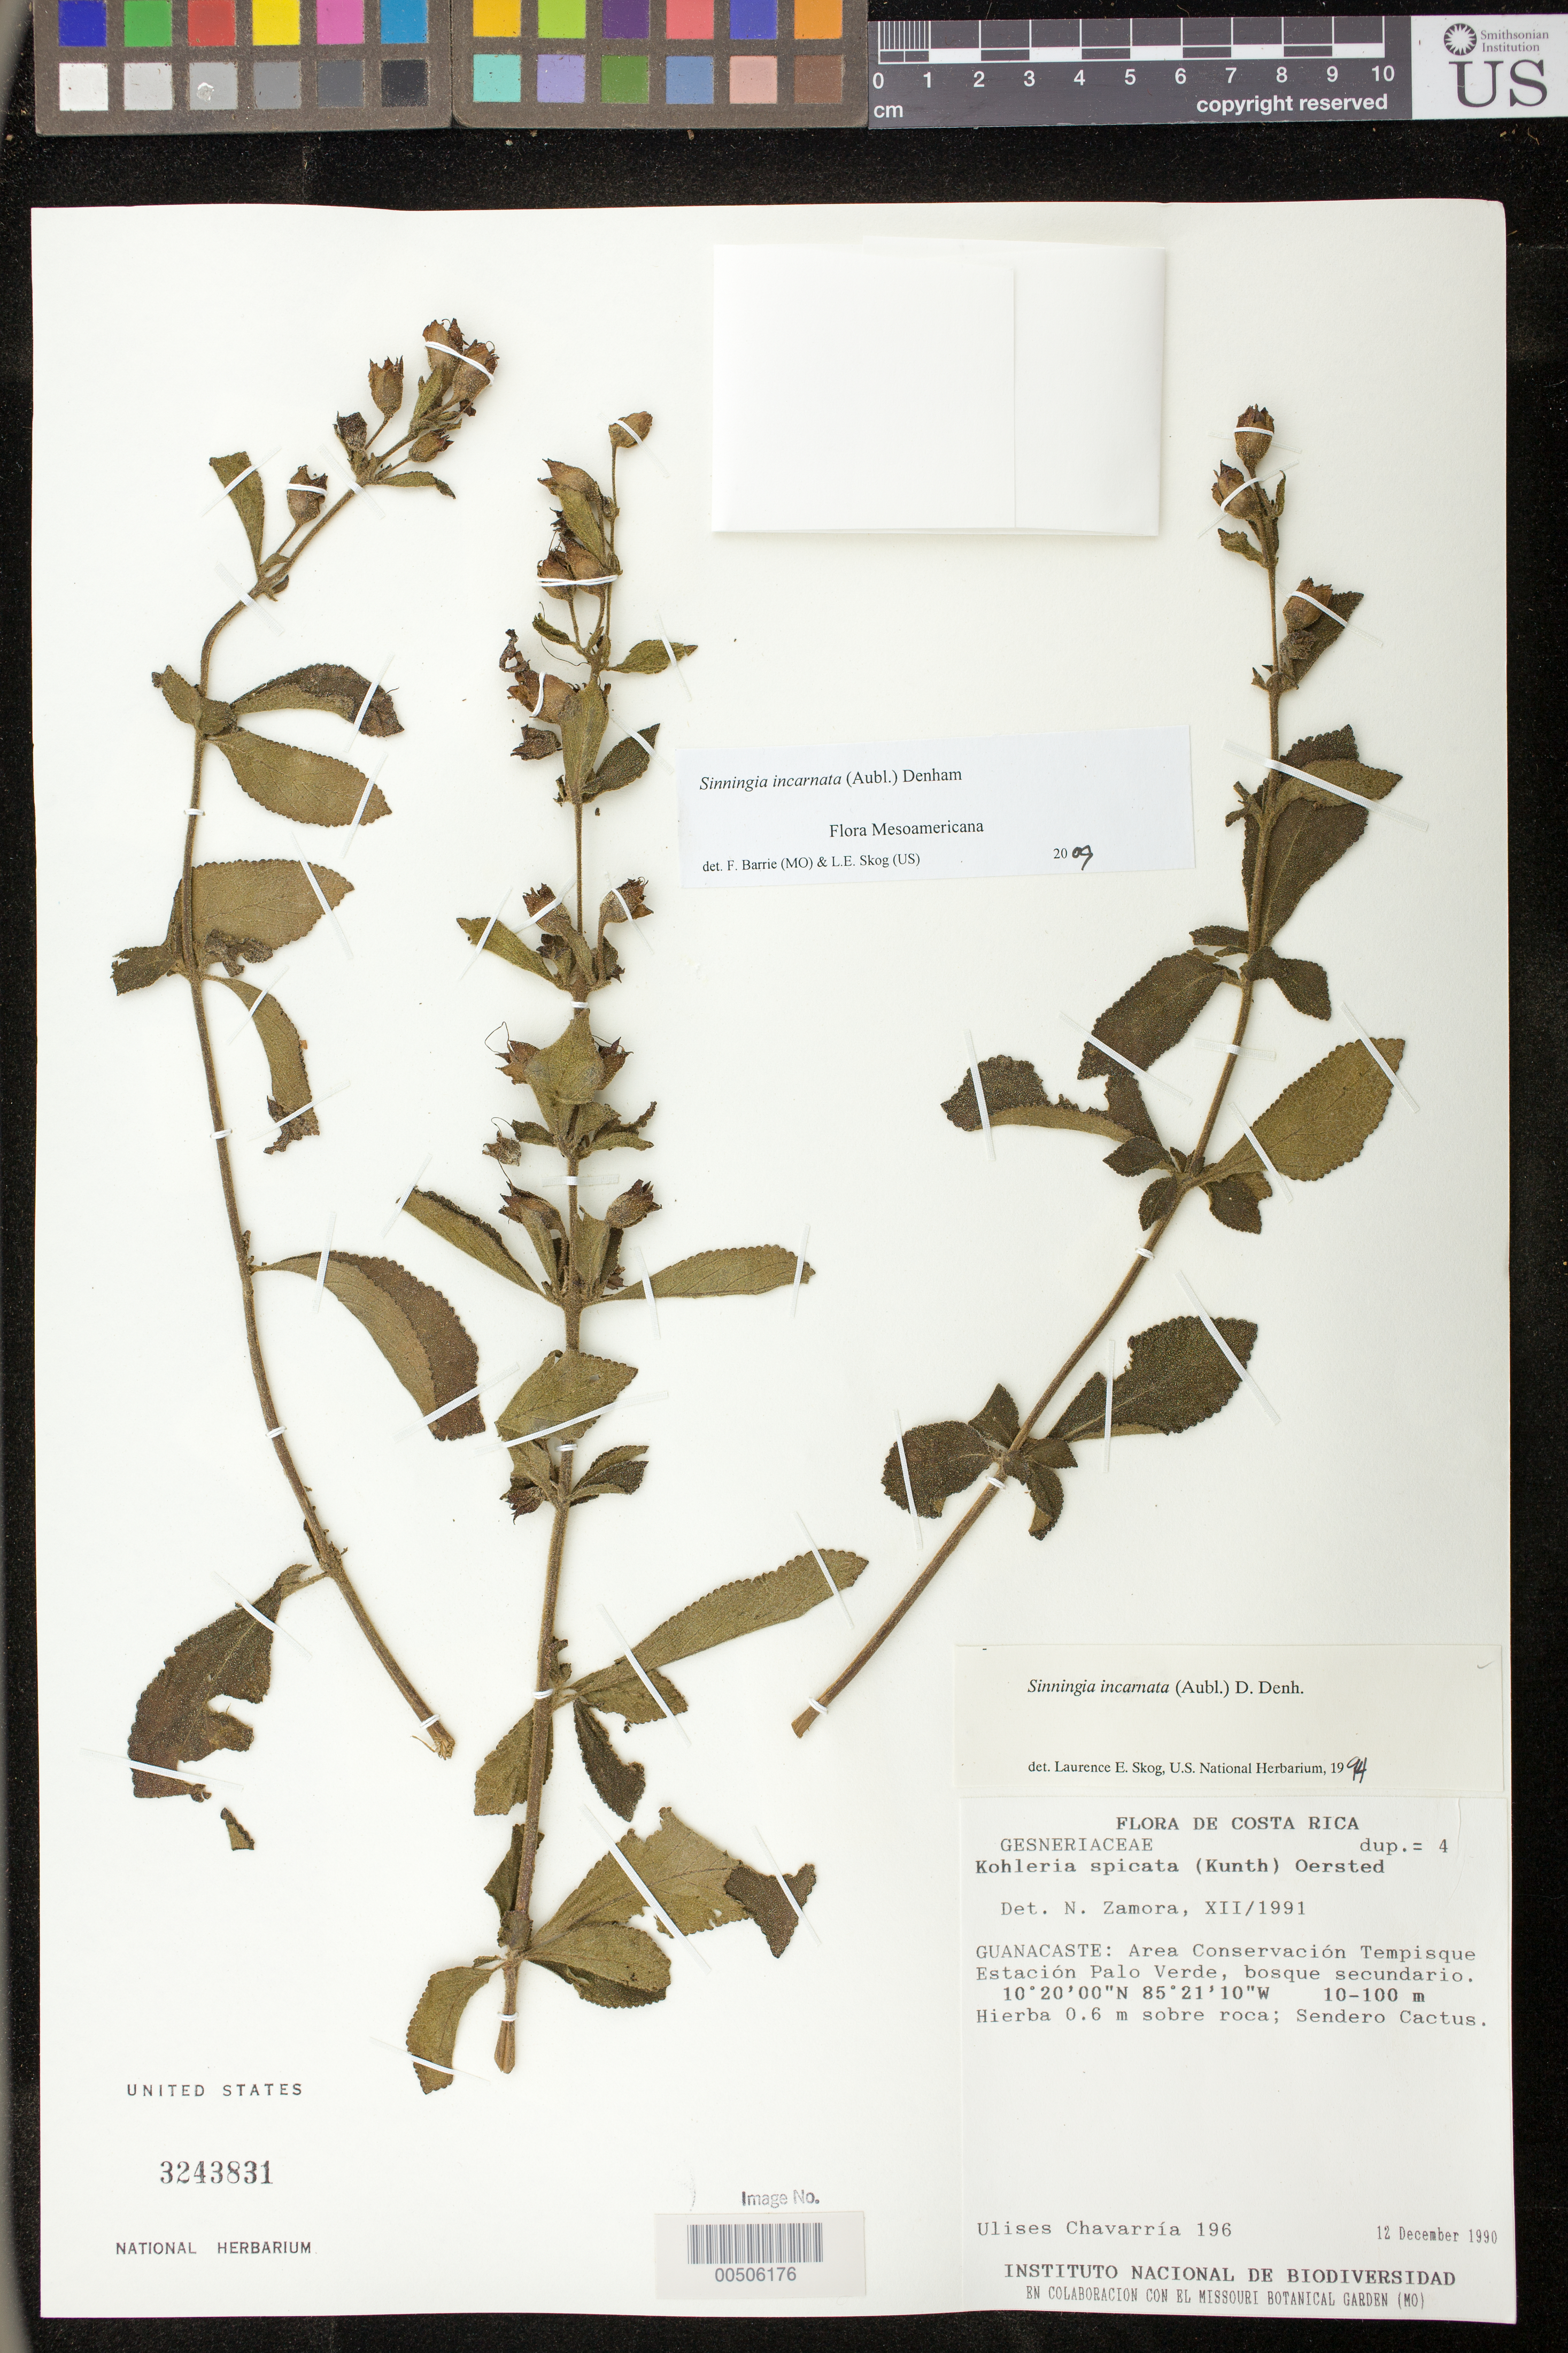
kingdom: Plantae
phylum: Tracheophyta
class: Magnoliopsida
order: Lamiales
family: Gesneriaceae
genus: Sinningia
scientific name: Sinningia incarnata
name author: (Aubl.) D.L. Denham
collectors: U. Chavarría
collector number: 196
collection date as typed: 12 Dec 1990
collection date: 1990-12-12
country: Costa Rica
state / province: Guanacaste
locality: Palo Verde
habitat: Bosque secundario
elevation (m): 10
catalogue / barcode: US 3243831